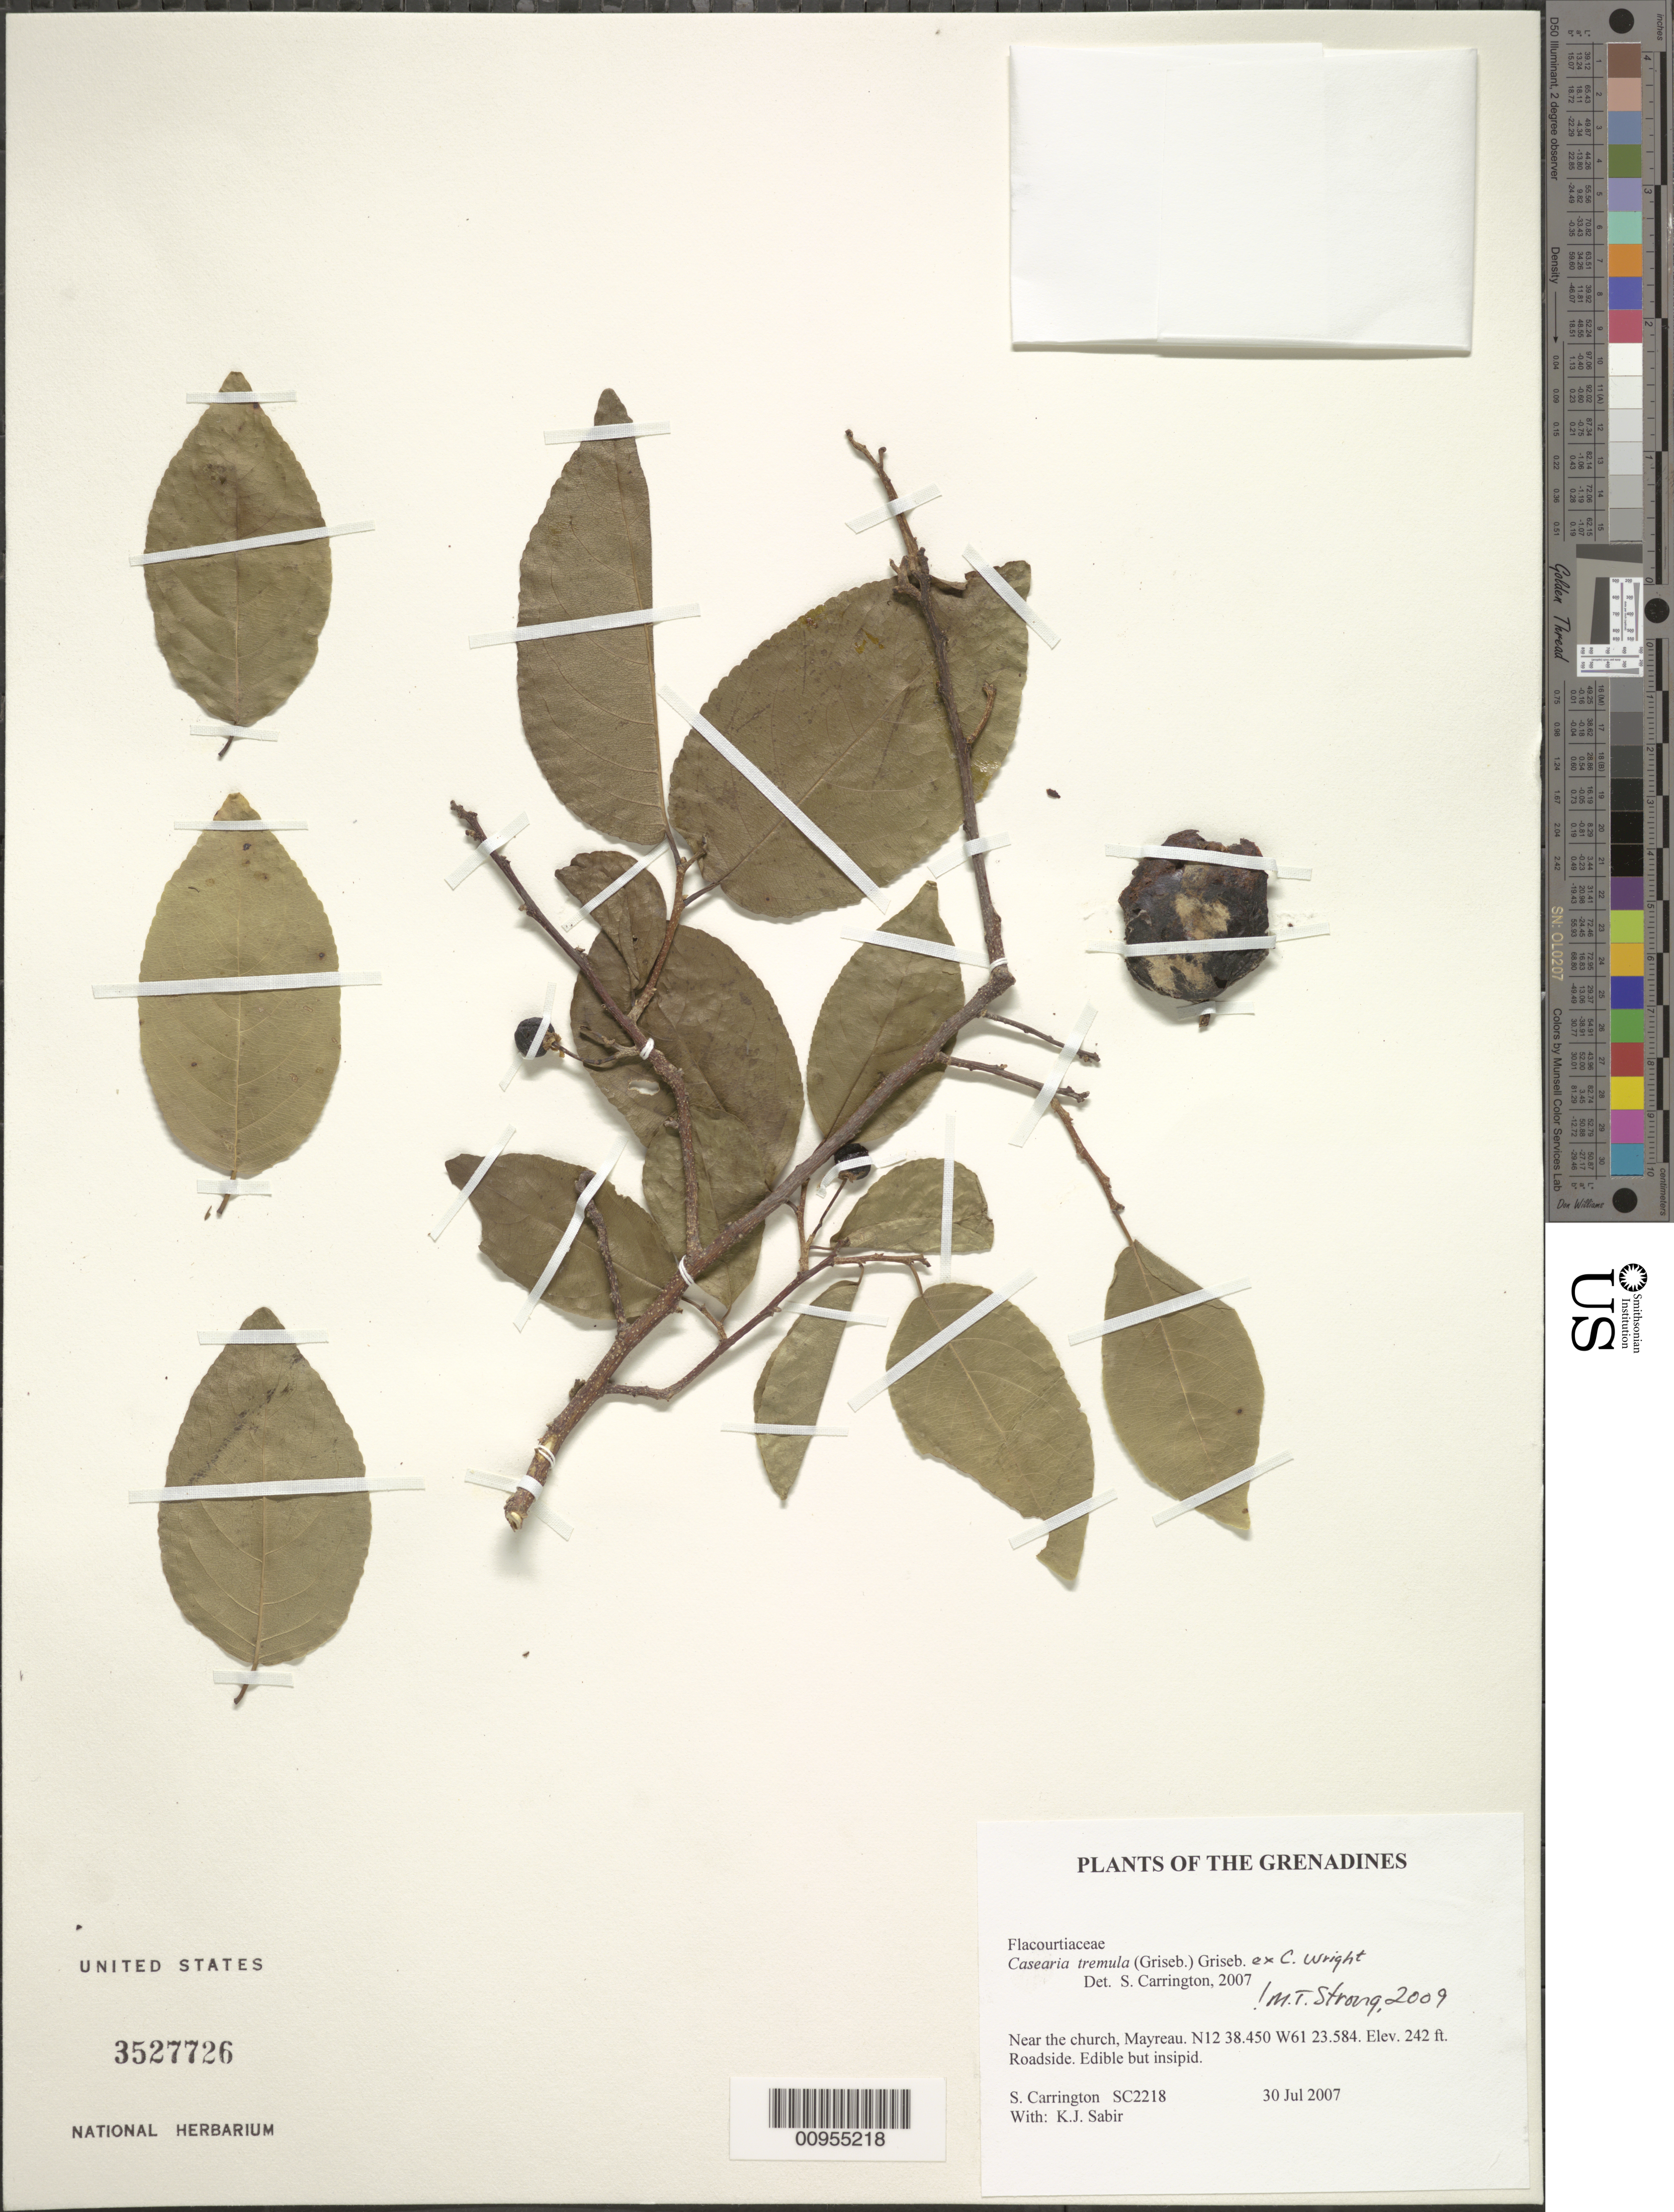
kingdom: Plantae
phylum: Tracheophyta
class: Magnoliopsida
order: Malpighiales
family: Salicaceae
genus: Casearia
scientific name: Casearia tremula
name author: (Griseb.) Griseb. ex C. Wright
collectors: C. M. S. Carrington & K. Sabir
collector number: SC 2218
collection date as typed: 30 Jul 2007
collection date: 2007-07-30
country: St. Vincent - Grenadines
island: Mayreau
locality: near the church, Mayreau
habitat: roadside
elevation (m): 74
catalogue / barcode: US 3527726